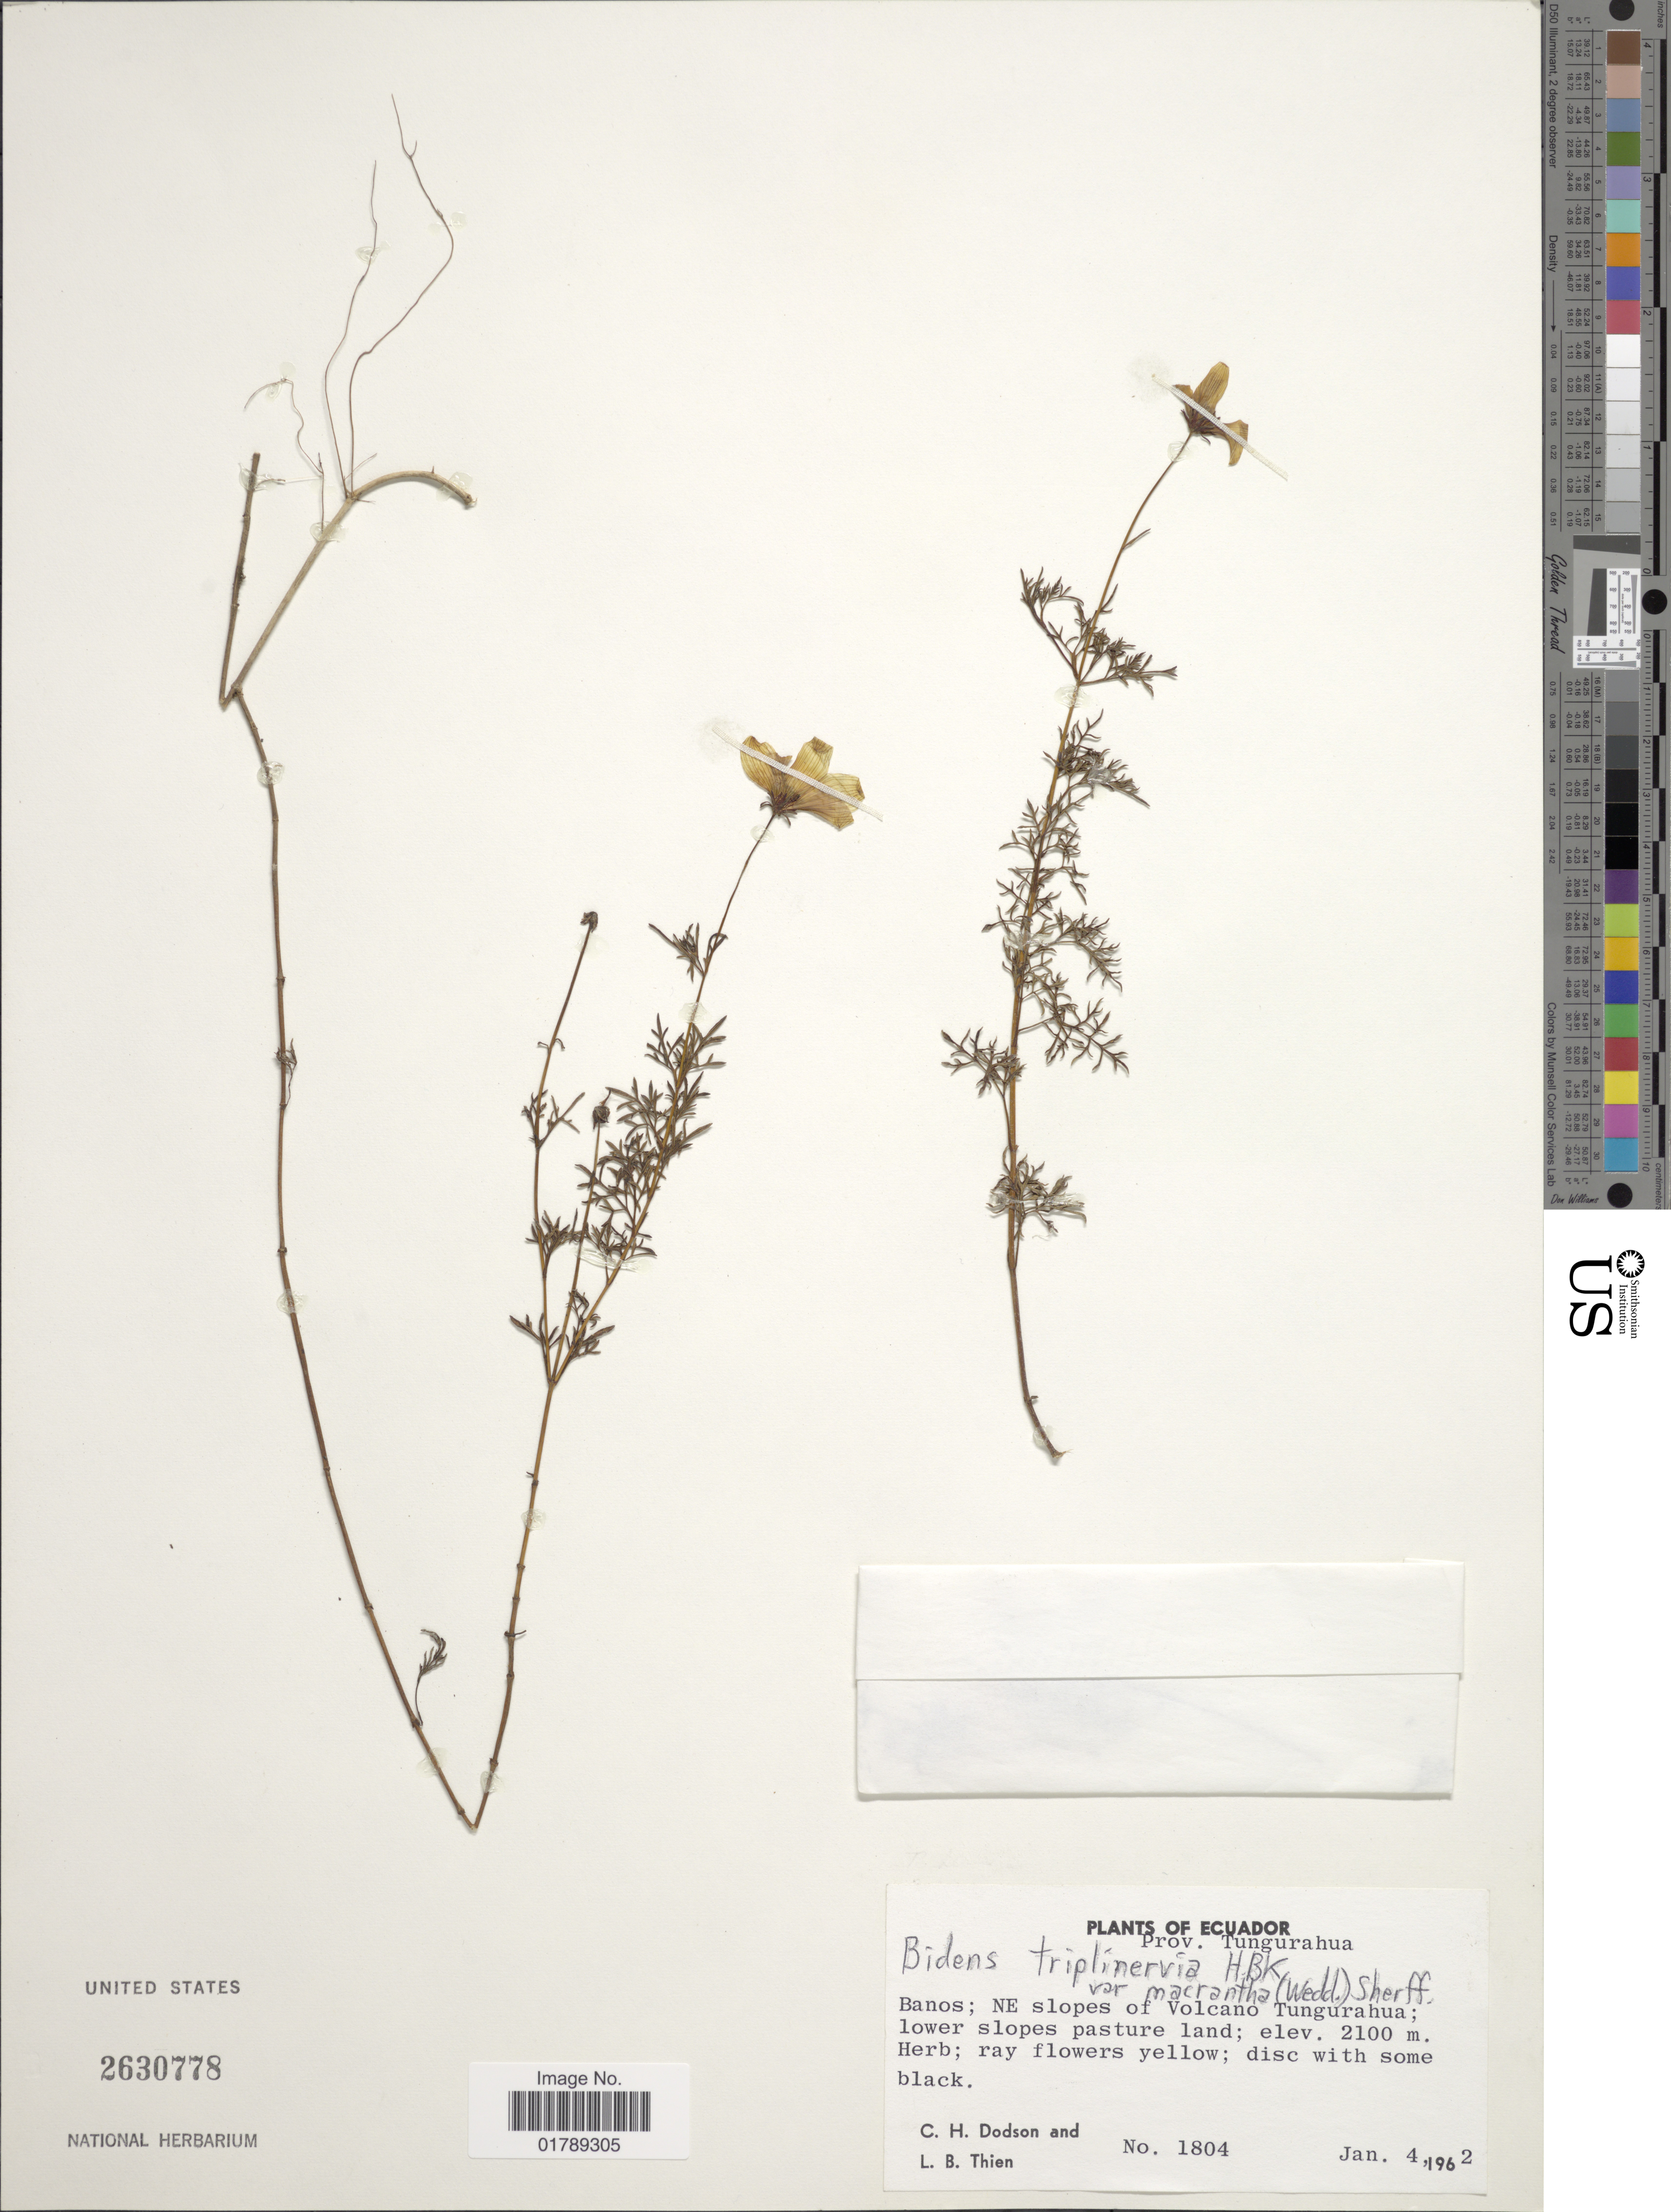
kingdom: Plantae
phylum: Tracheophyta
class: Magnoliopsida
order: Asterales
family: Asteraceae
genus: Bidens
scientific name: Bidens triplinervia var. macrantha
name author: (Wedd.) Sherff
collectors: C. H. Dodson & L. Thien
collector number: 1804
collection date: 1962-01-04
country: Ecuador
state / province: Tungurahua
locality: Banos; NE slopes of Volcano Tungurahua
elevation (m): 2100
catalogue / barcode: US 2630778